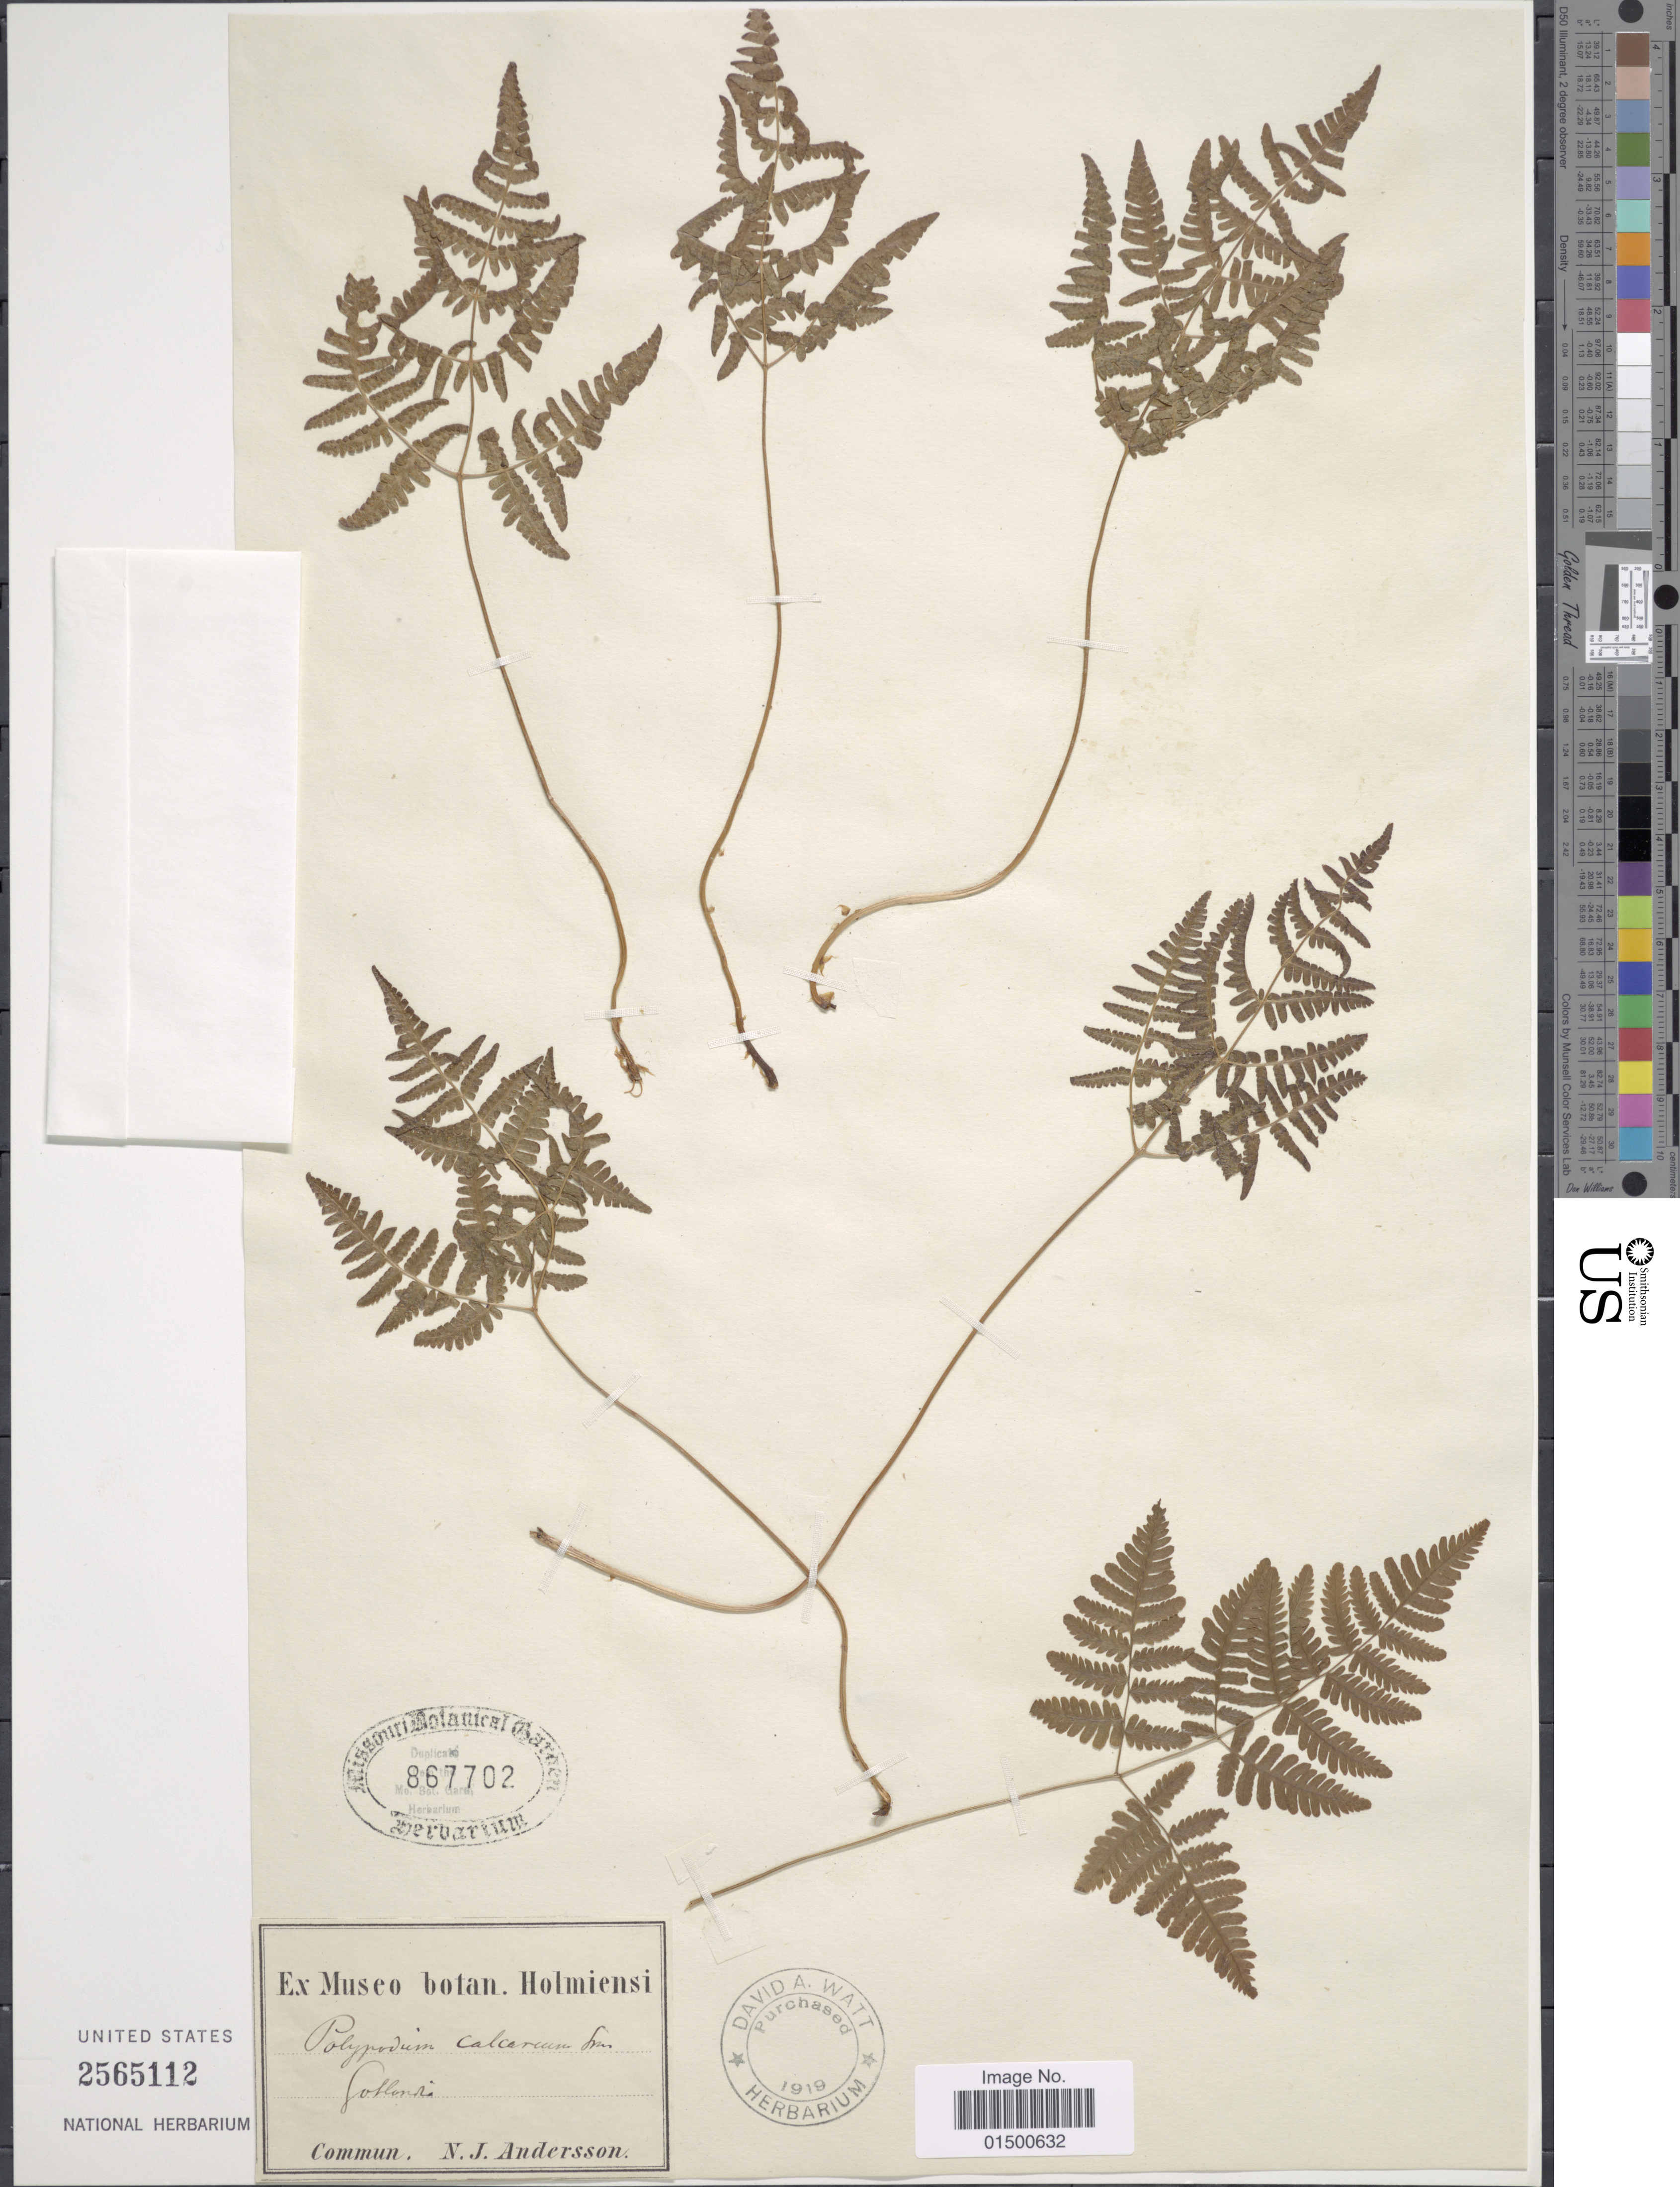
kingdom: Plantae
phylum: Tracheophyta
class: Polypodiopsida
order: Polypodiales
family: Cystopteridaceae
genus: Gymnocarpium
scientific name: Gymnocarpium disjunctum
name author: (Rupr.) Ching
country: Sweden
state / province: Gotland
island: Gotland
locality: Gotlandia.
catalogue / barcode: US 867702